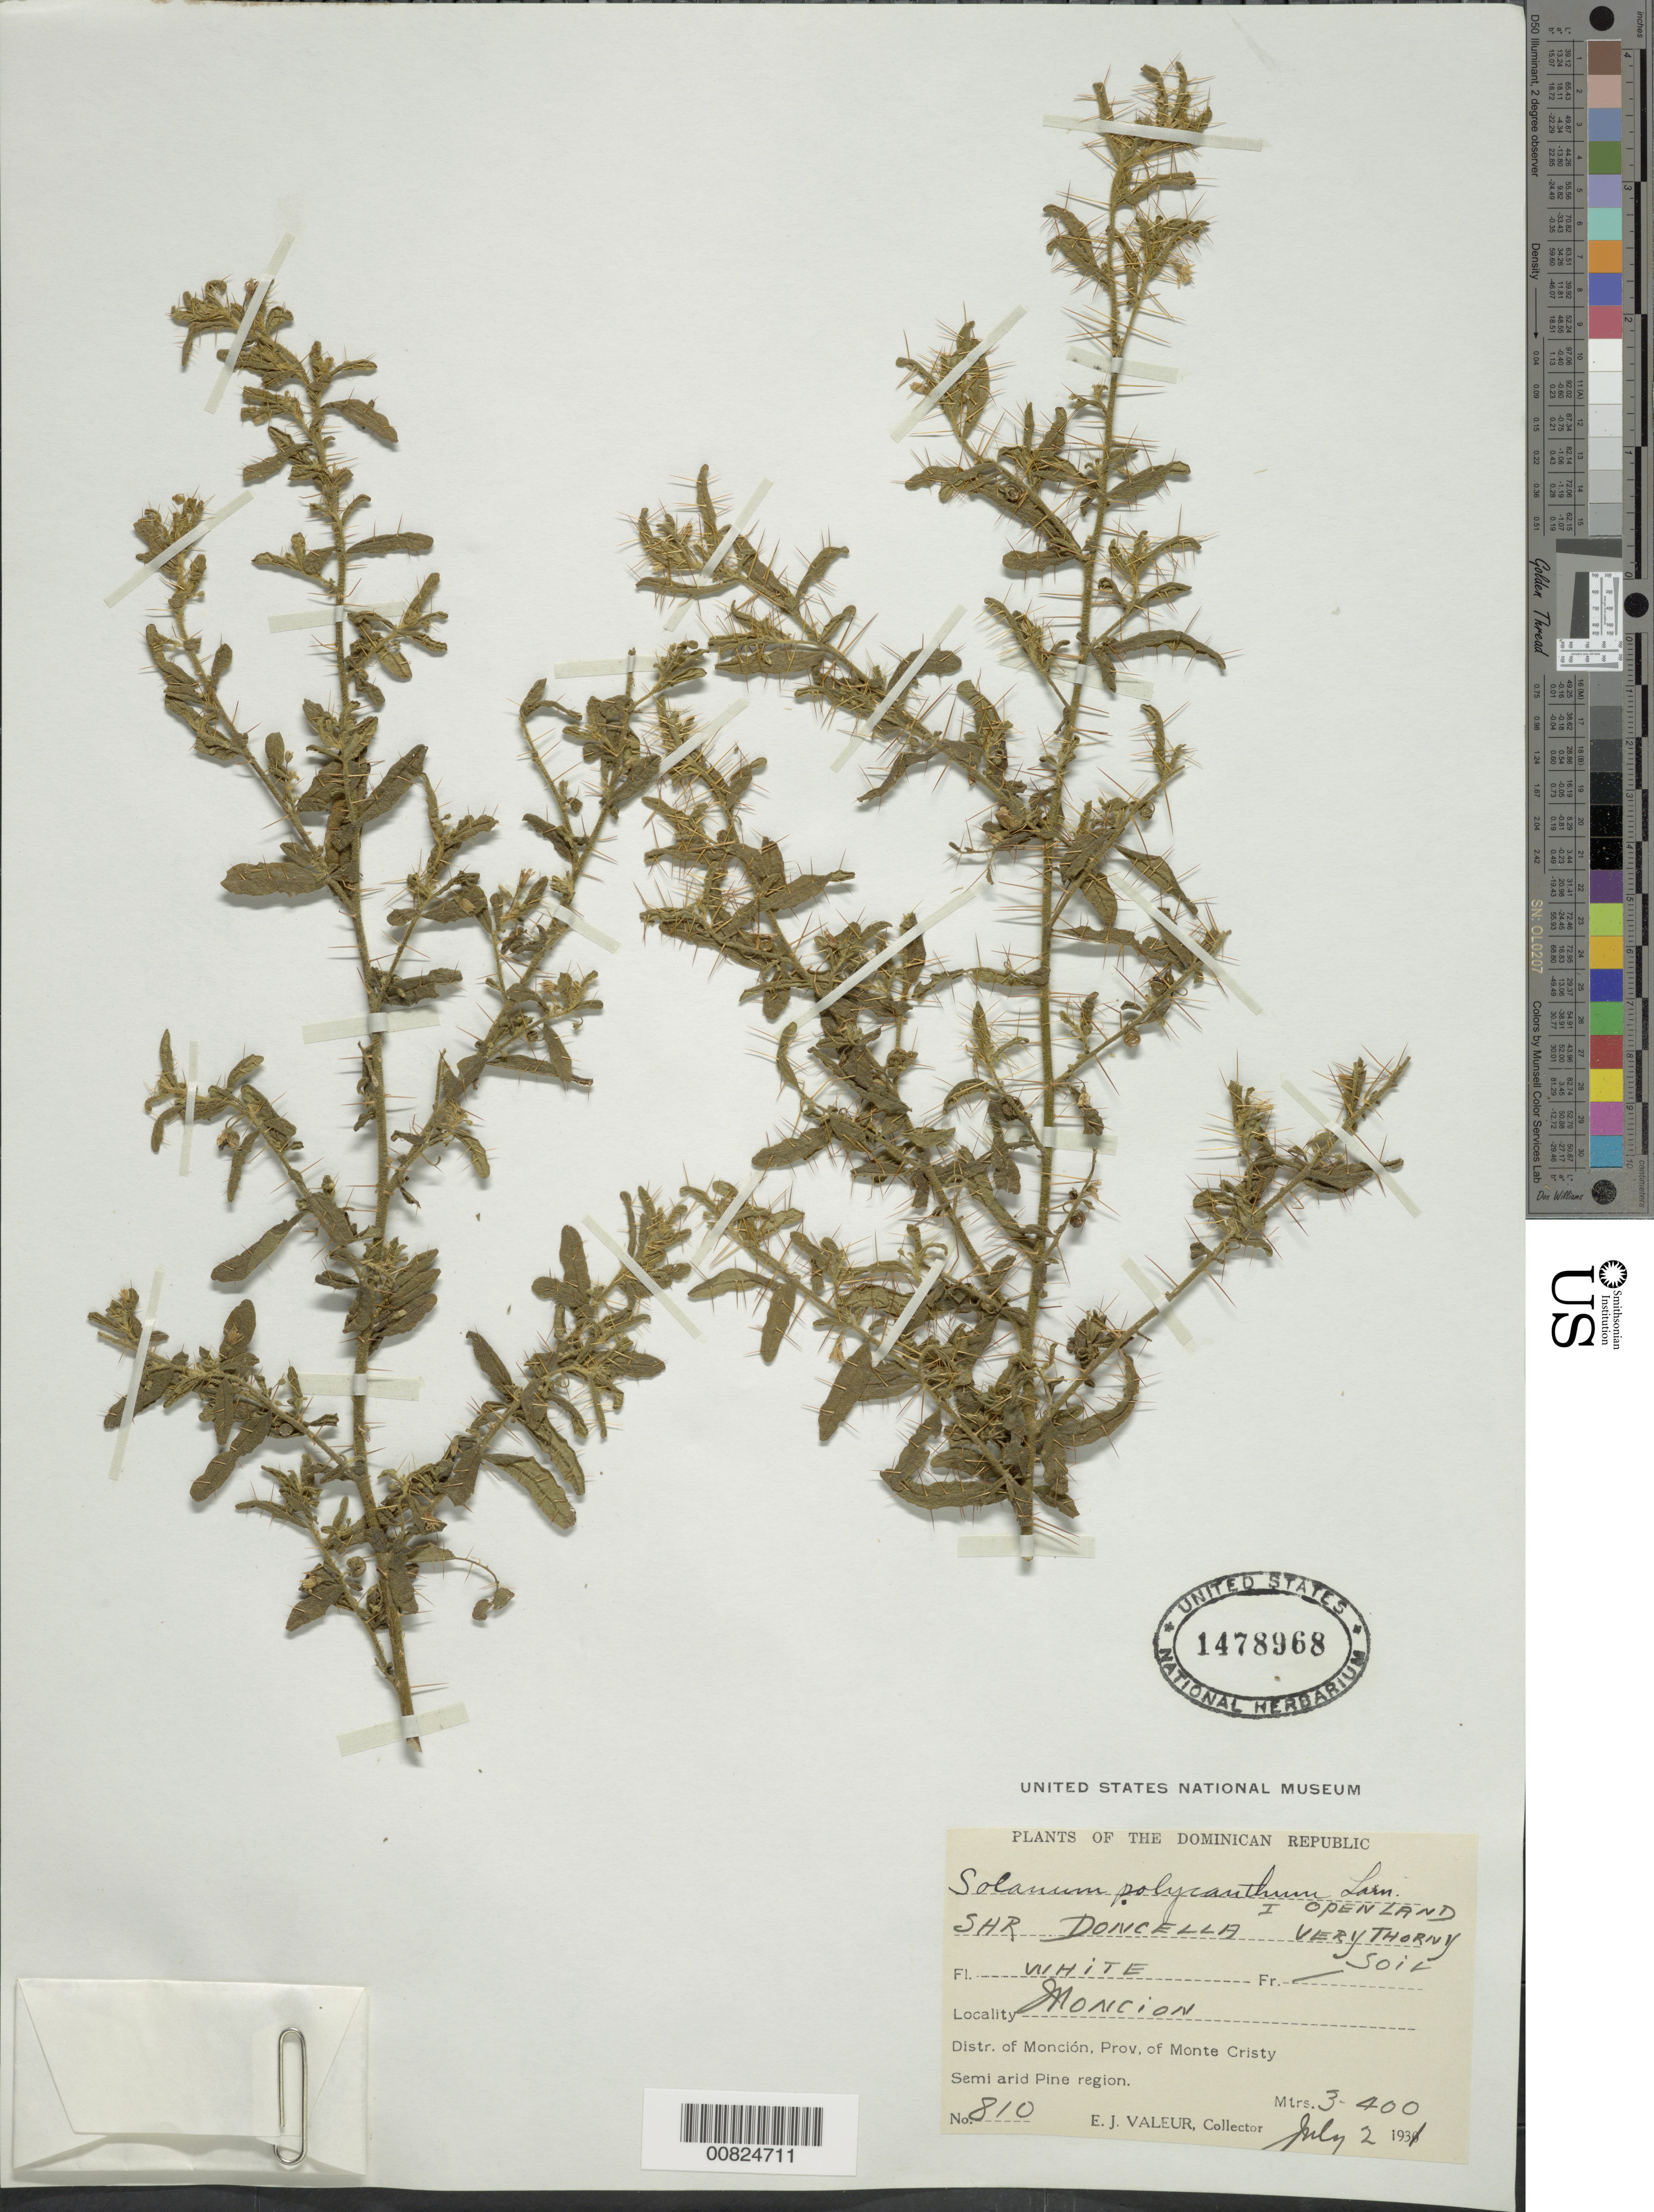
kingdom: Plantae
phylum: Tracheophyta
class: Magnoliopsida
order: Solanales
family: Solanaceae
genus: Solanum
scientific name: Solanum polycanthum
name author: Lam.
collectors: E. Valeur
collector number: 810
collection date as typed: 02 Jul 1931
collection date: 1931-07-02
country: Dominican Republic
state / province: Monte Cristi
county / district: Monción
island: Hispaniola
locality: Moncion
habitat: Open land, soil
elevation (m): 300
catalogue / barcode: US 1478968